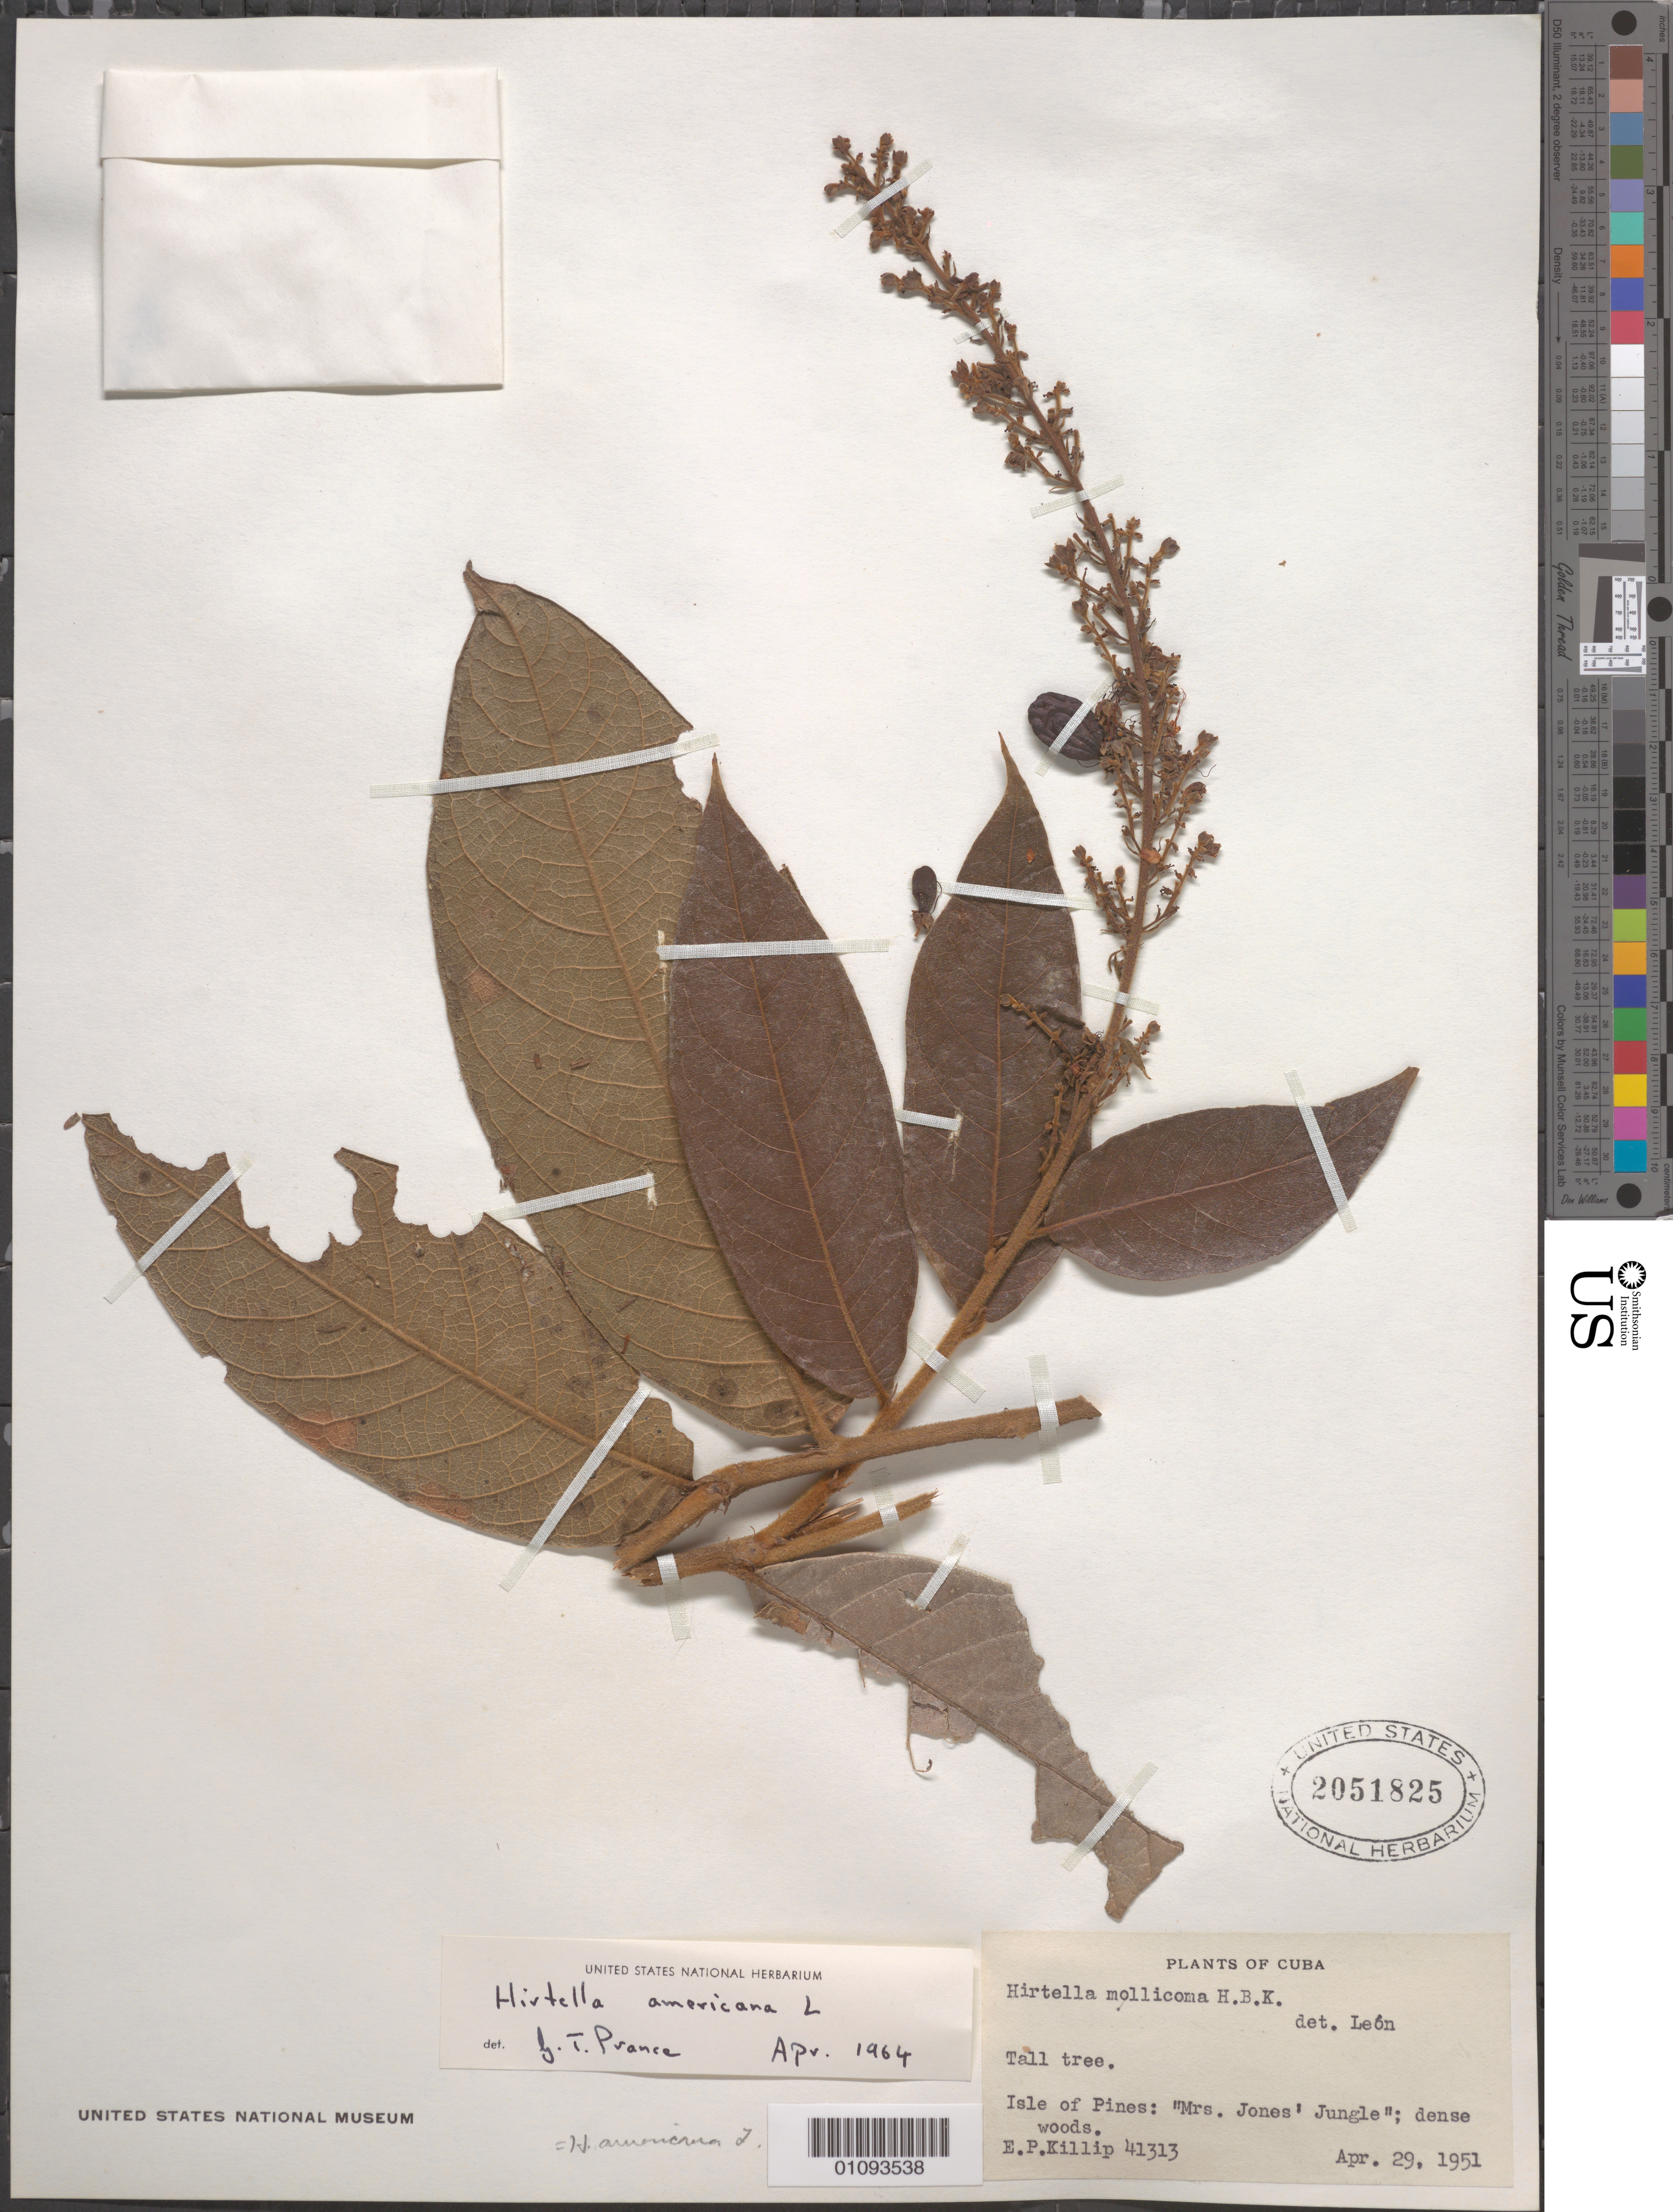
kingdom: Plantae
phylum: Tracheophyta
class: Magnoliopsida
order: Malpighiales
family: Chrysobalanaceae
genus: Hirtella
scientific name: Hirtella americana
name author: L.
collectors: E. P. Killip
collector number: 41313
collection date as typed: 29 Apr 1951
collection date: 1951-04-29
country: Cuba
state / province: Isla de La Juventud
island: Isla de la Juventud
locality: Mrs Jones' Jungle; dense woods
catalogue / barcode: US 2051825